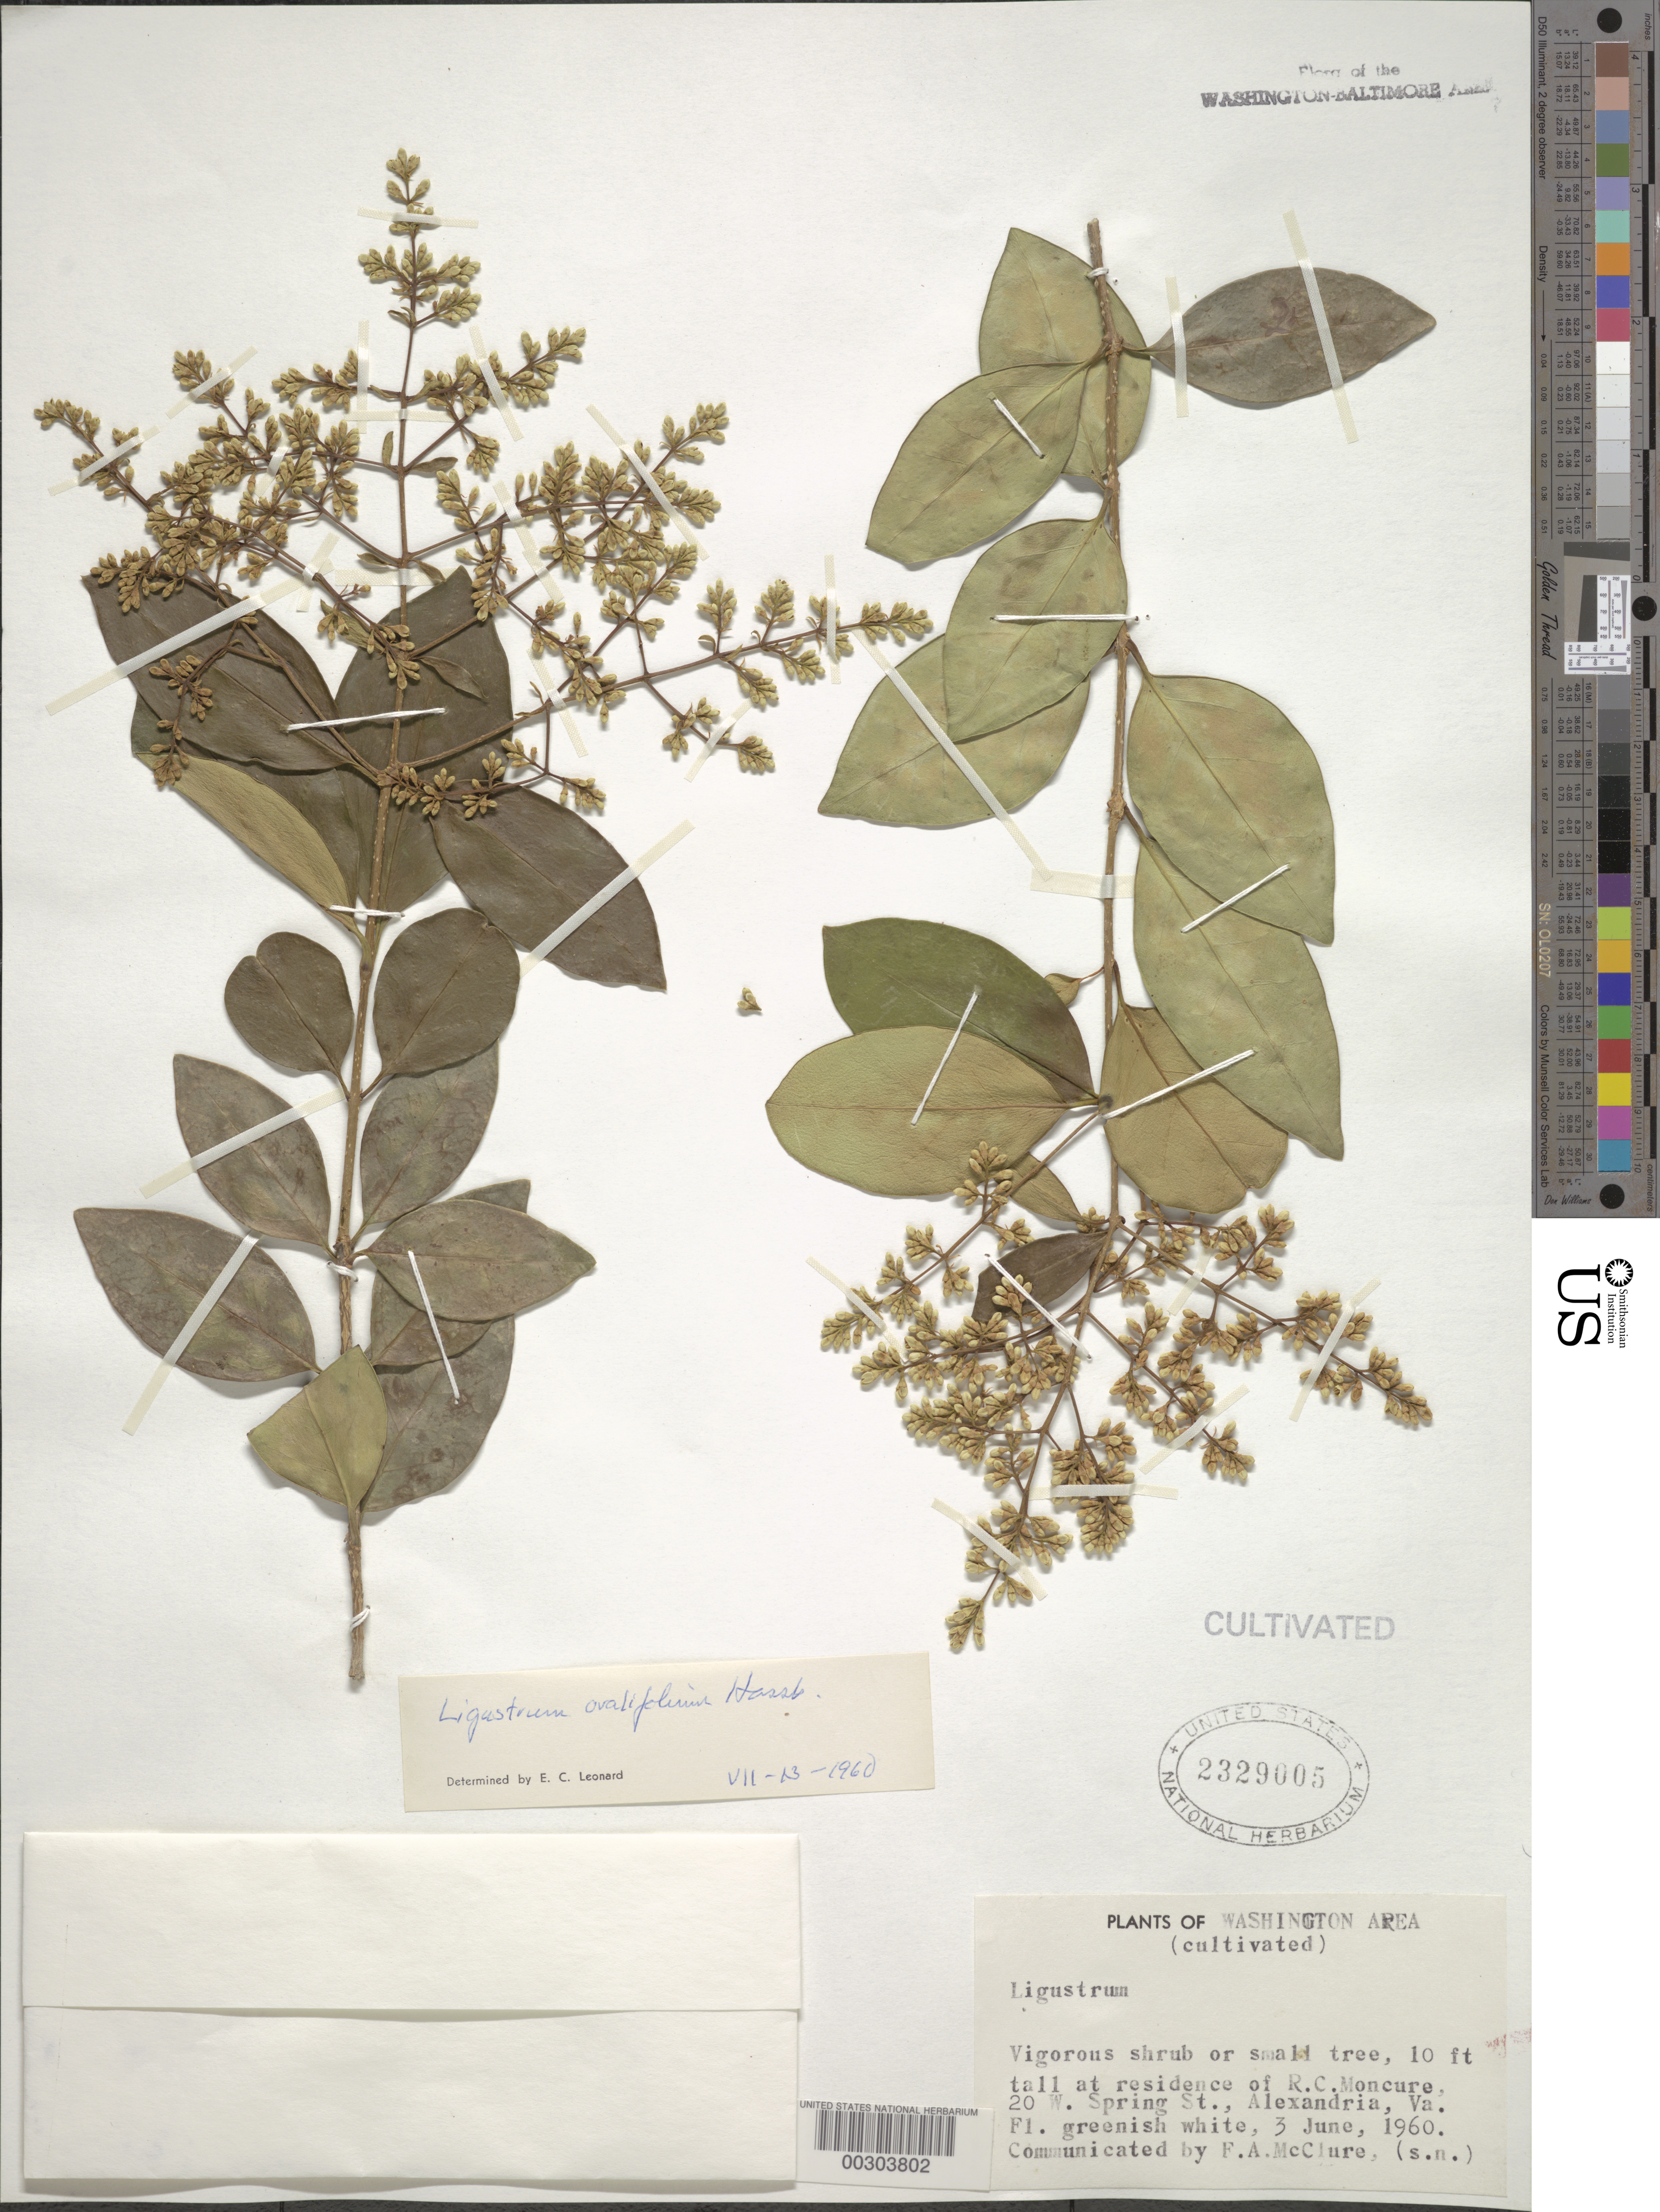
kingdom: Plantae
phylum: Tracheophyta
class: Magnoliopsida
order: Lamiales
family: Oleaceae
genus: Ligustrum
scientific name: Ligustrum ovalifolium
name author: Hassk.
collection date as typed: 03 Jun 1960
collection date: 1960-06-03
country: United States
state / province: Virginia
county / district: City of Alexandria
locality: Alexandria, 20 W Spring St, Residence of R.C. Moncure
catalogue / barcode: US 2329005